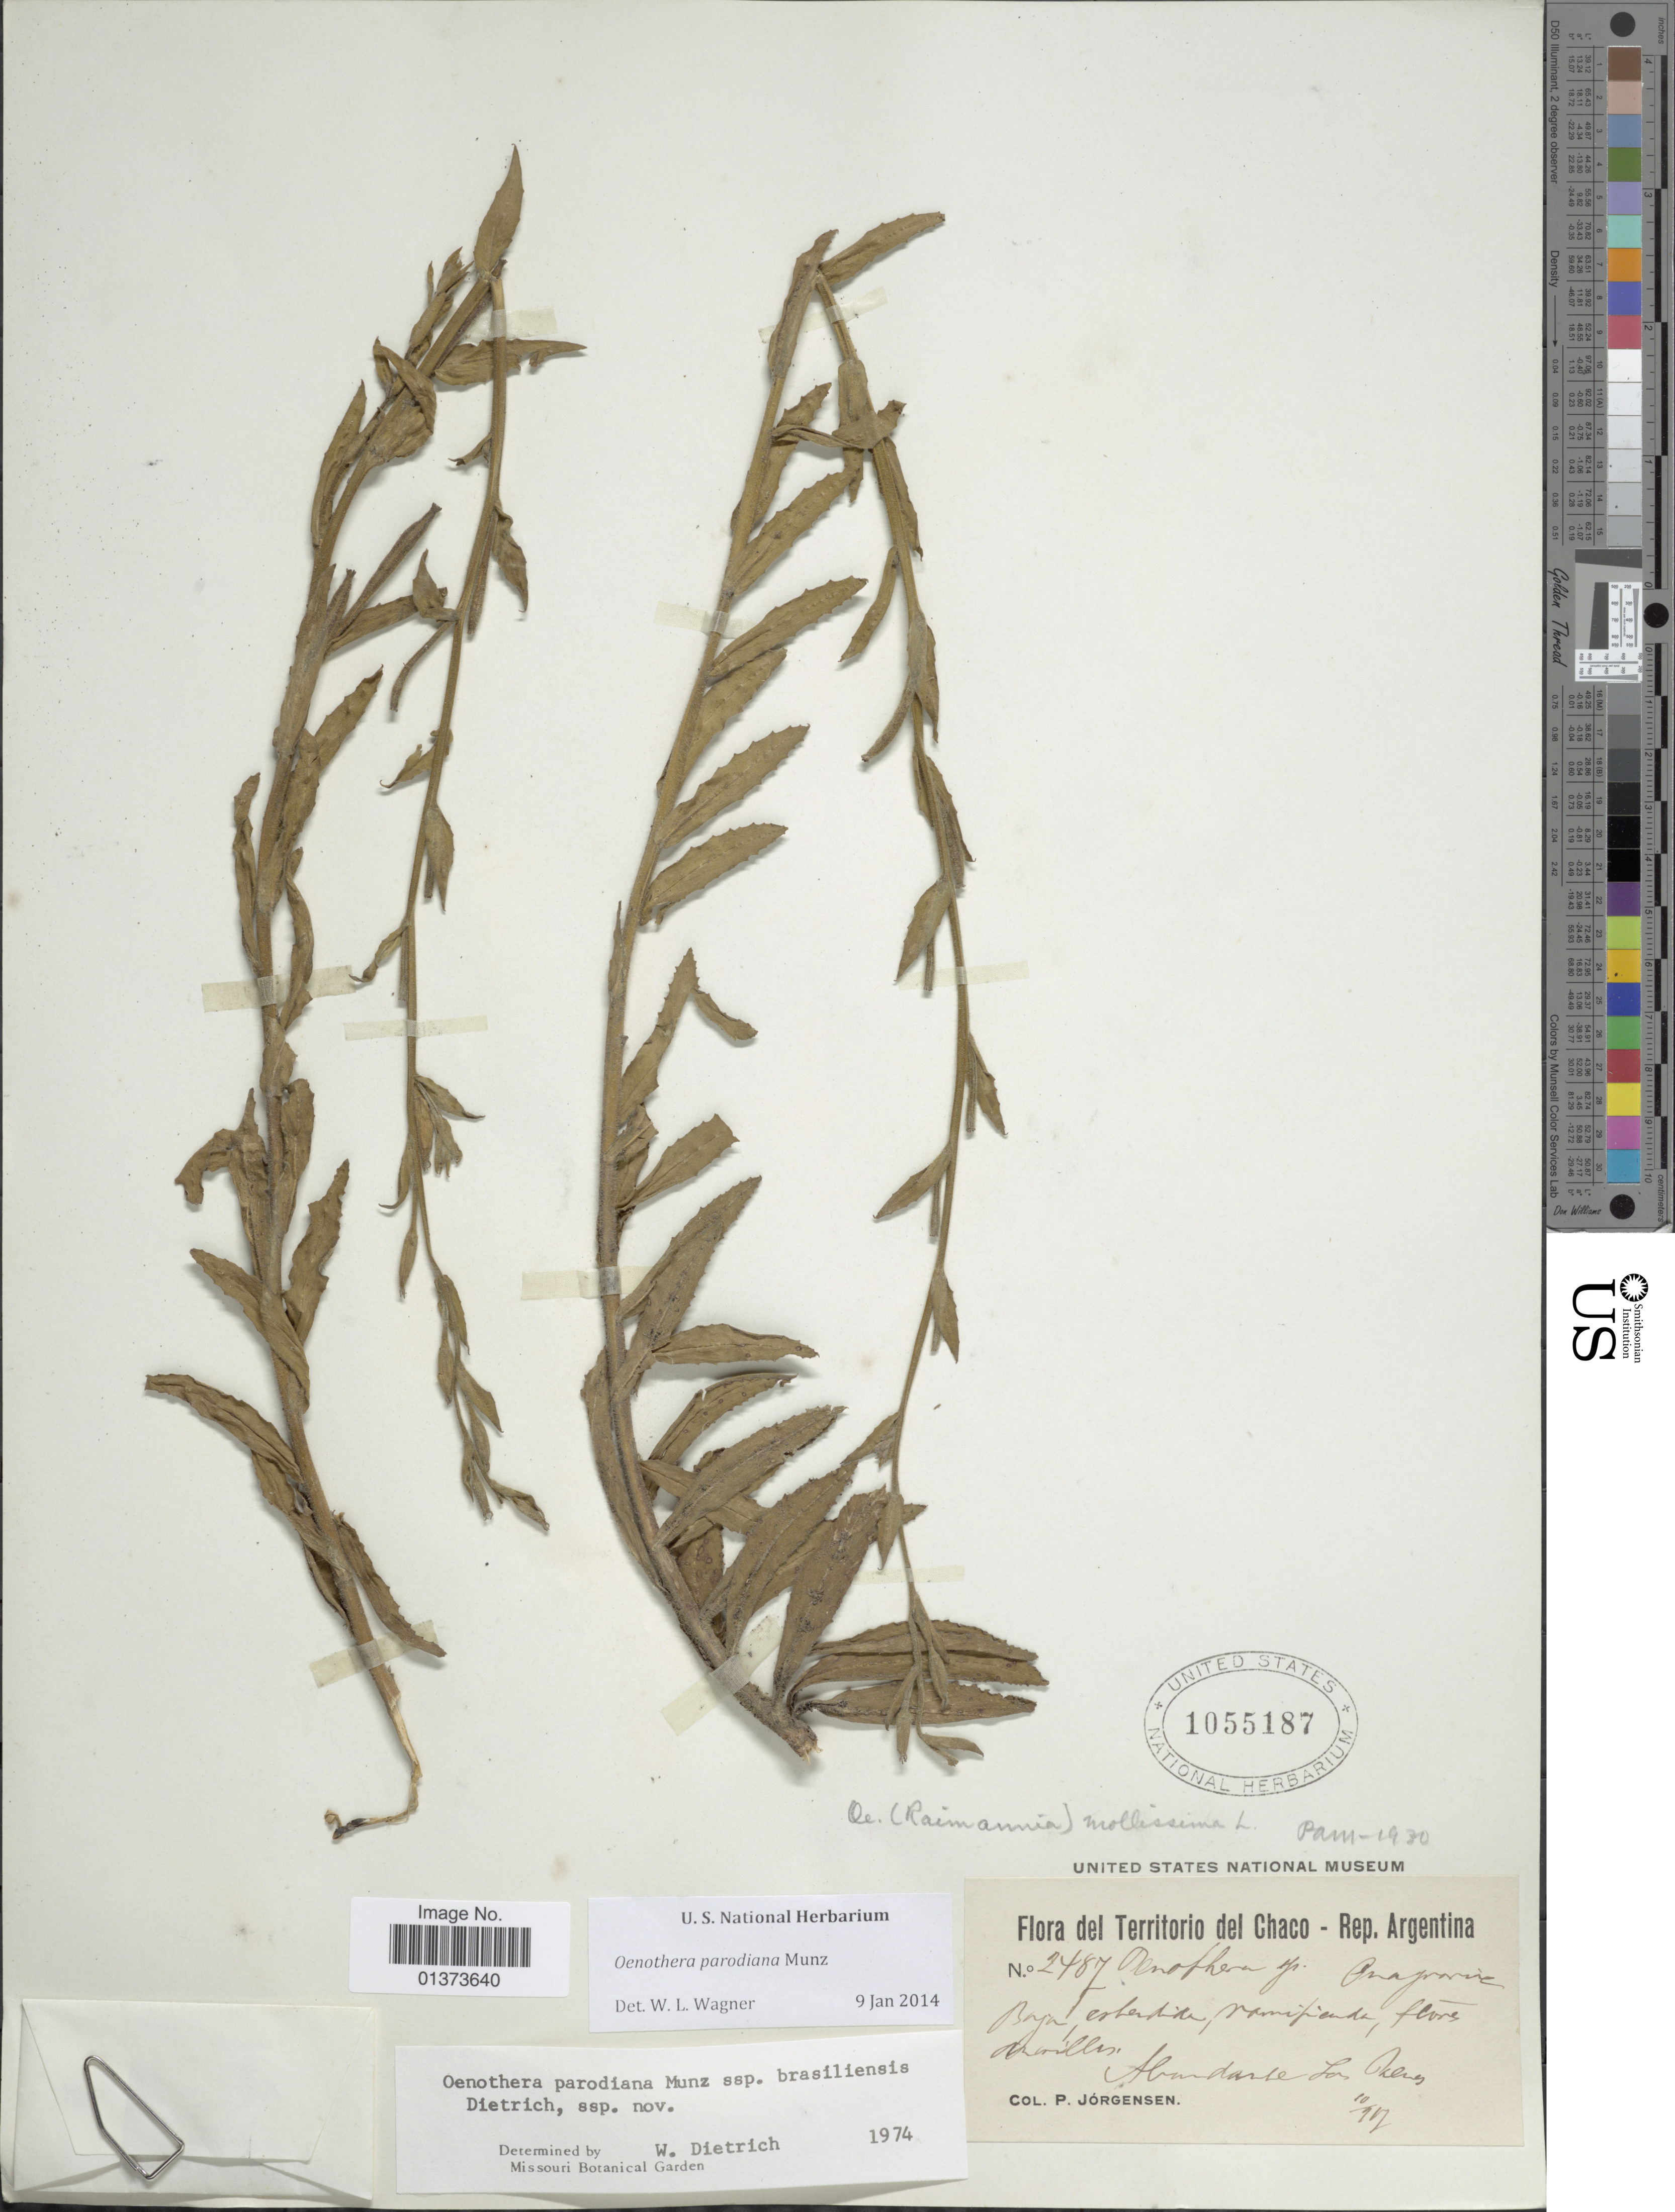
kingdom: Plantae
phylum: Tracheophyta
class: Magnoliopsida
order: Myrtales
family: Onagraceae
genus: Oenothera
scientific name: Oenothera parodiana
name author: Munz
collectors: P. Jörgensen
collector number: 2487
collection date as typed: Transcribed d/m/y: 10/9/7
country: Argentina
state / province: Chaco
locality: Las Palmas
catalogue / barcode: US 1055187